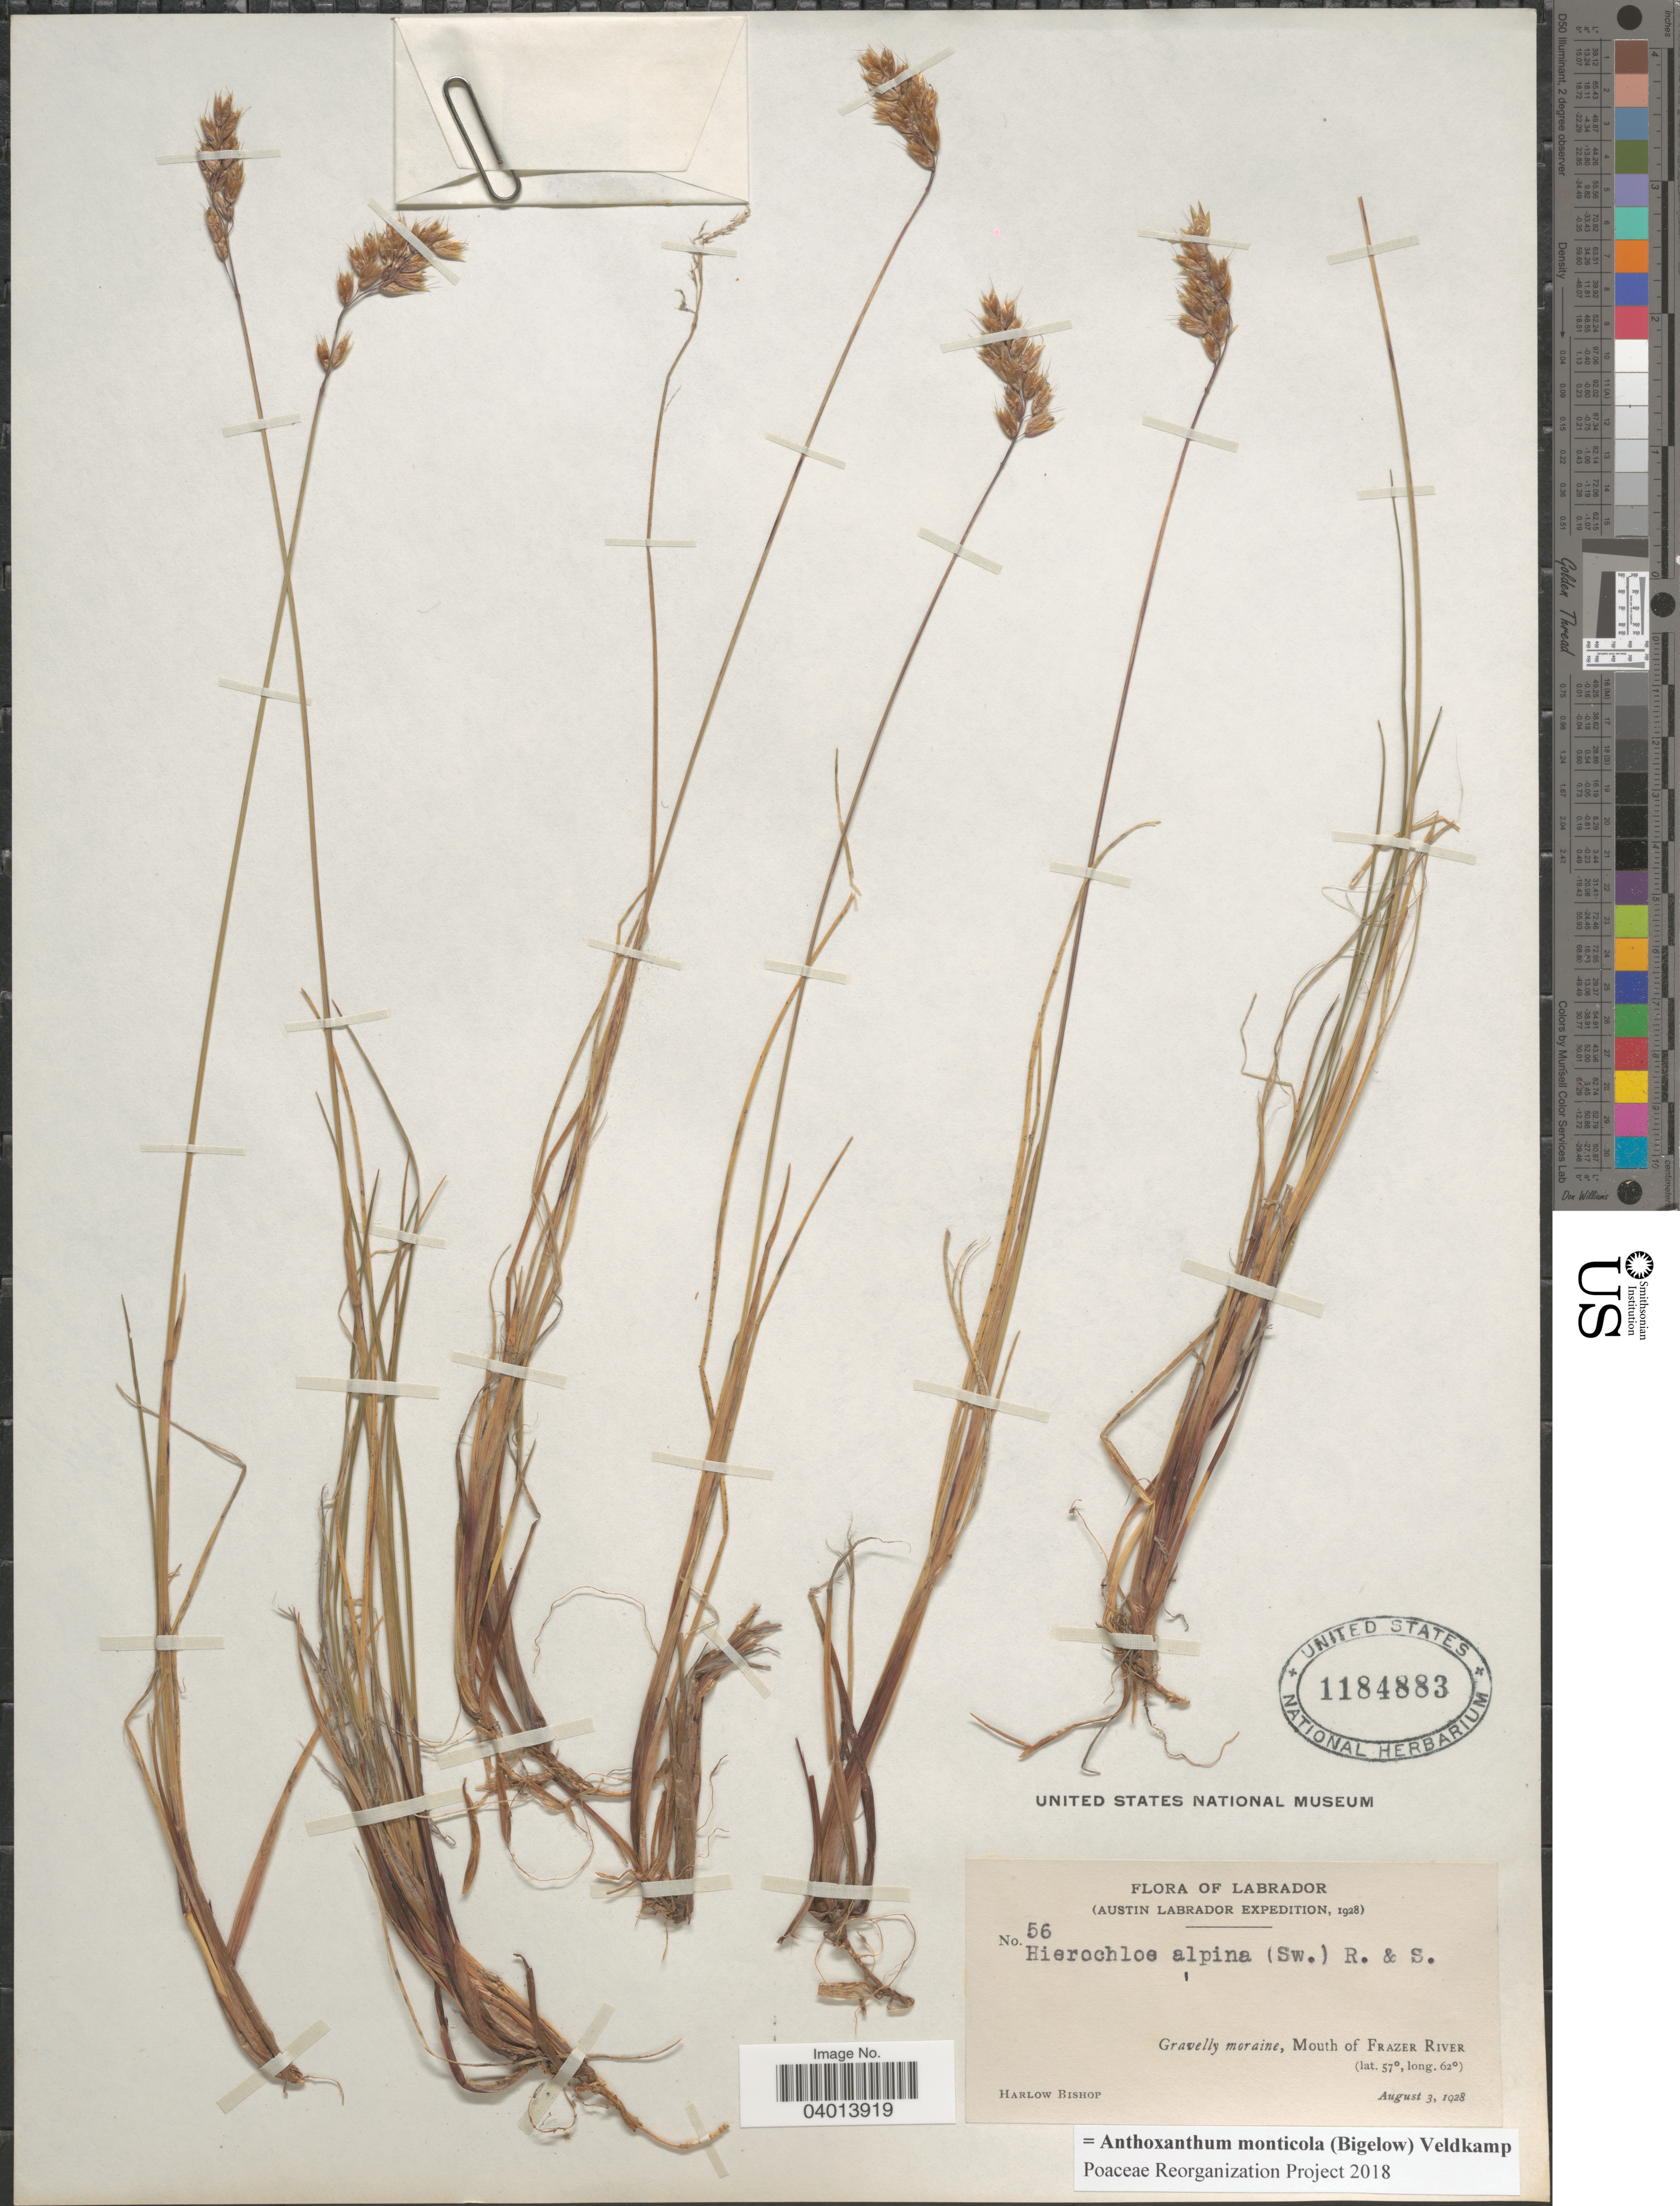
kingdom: Plantae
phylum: Tracheophyta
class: Liliopsida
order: Poales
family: Poaceae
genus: Anthoxanthum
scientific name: Anthoxanthum monticola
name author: (Bigelow) Veldkamp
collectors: H. Bishop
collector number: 56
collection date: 1928-08-03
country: Canada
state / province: Newfoundland and Labrador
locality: Labrador. Gravelly moraine, Mouth of Frazer River.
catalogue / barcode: US 1184883